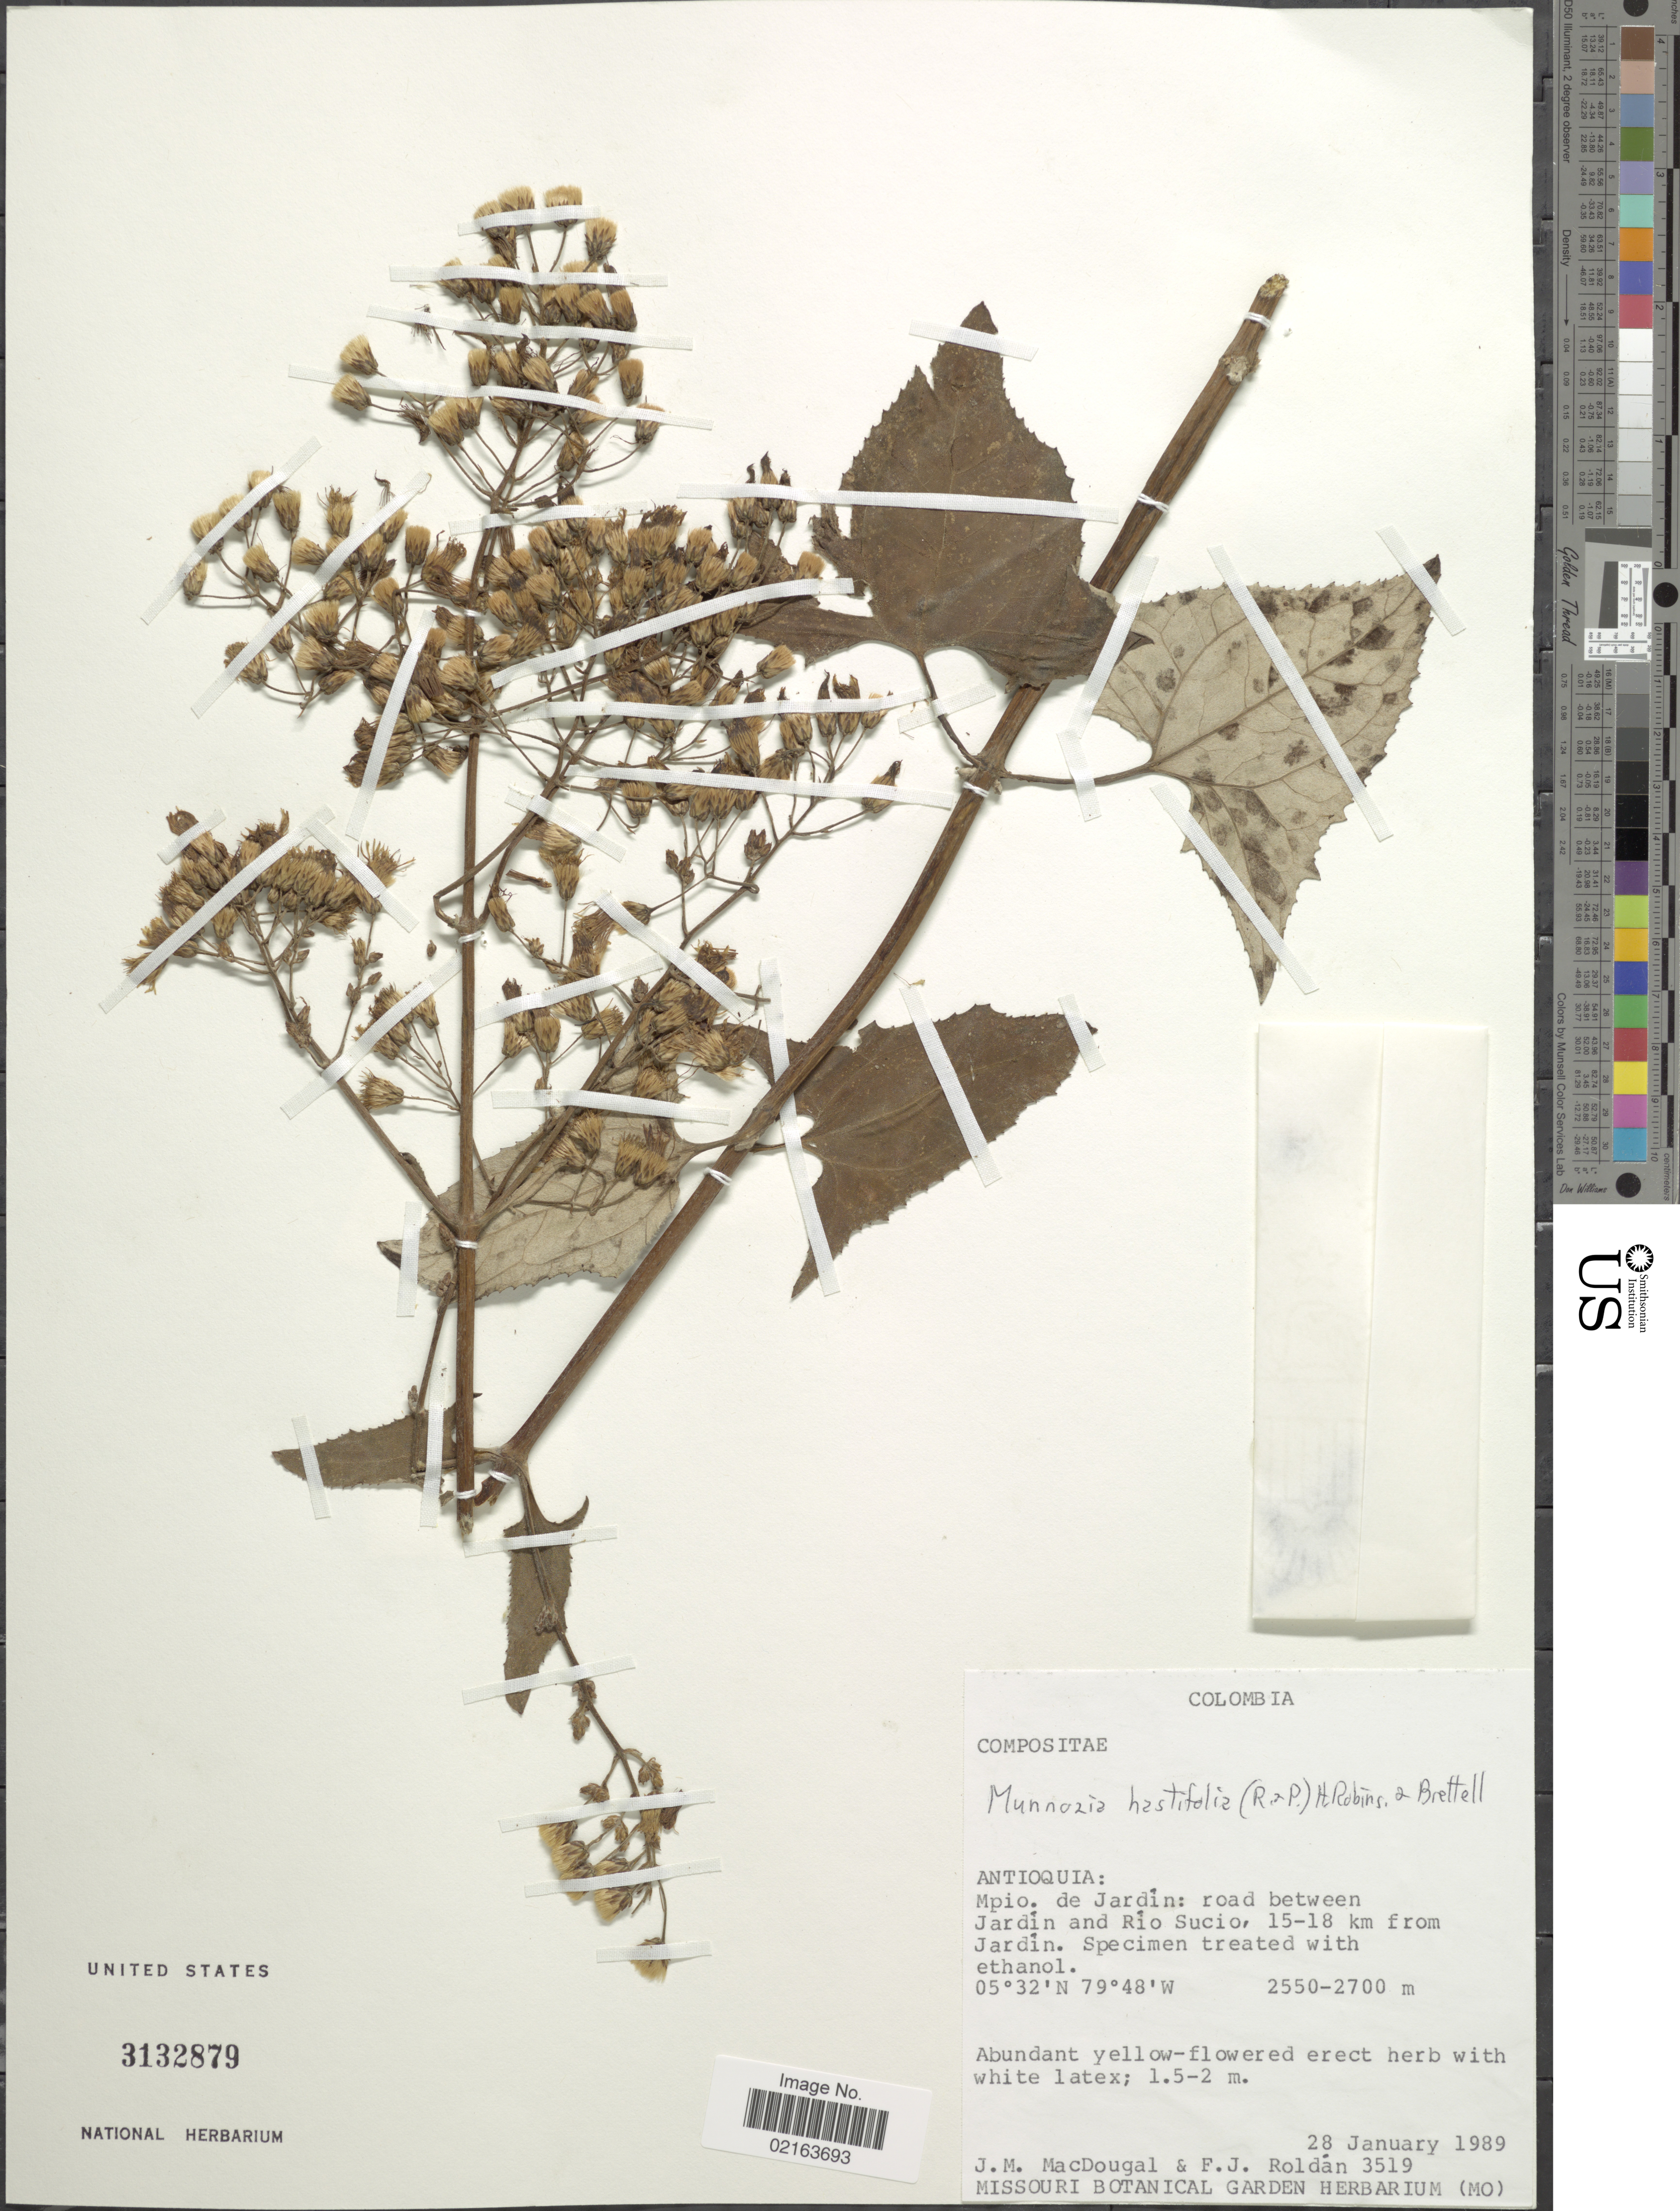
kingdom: Plantae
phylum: Tracheophyta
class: Magnoliopsida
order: Asterales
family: Asteraceae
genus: Munnozia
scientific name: Munnozia hastifolia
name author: (Poepp.) H. Rob. & Brettell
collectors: J. M. MacDougal & F. J. Roldán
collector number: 3519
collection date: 1989-01-28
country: Colombia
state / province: Antioquia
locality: Antioquia: Mpio. de Jardin: road between Jardin and Rio Sucio, 15-18 km from Jardin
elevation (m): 2550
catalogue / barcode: US 3132879